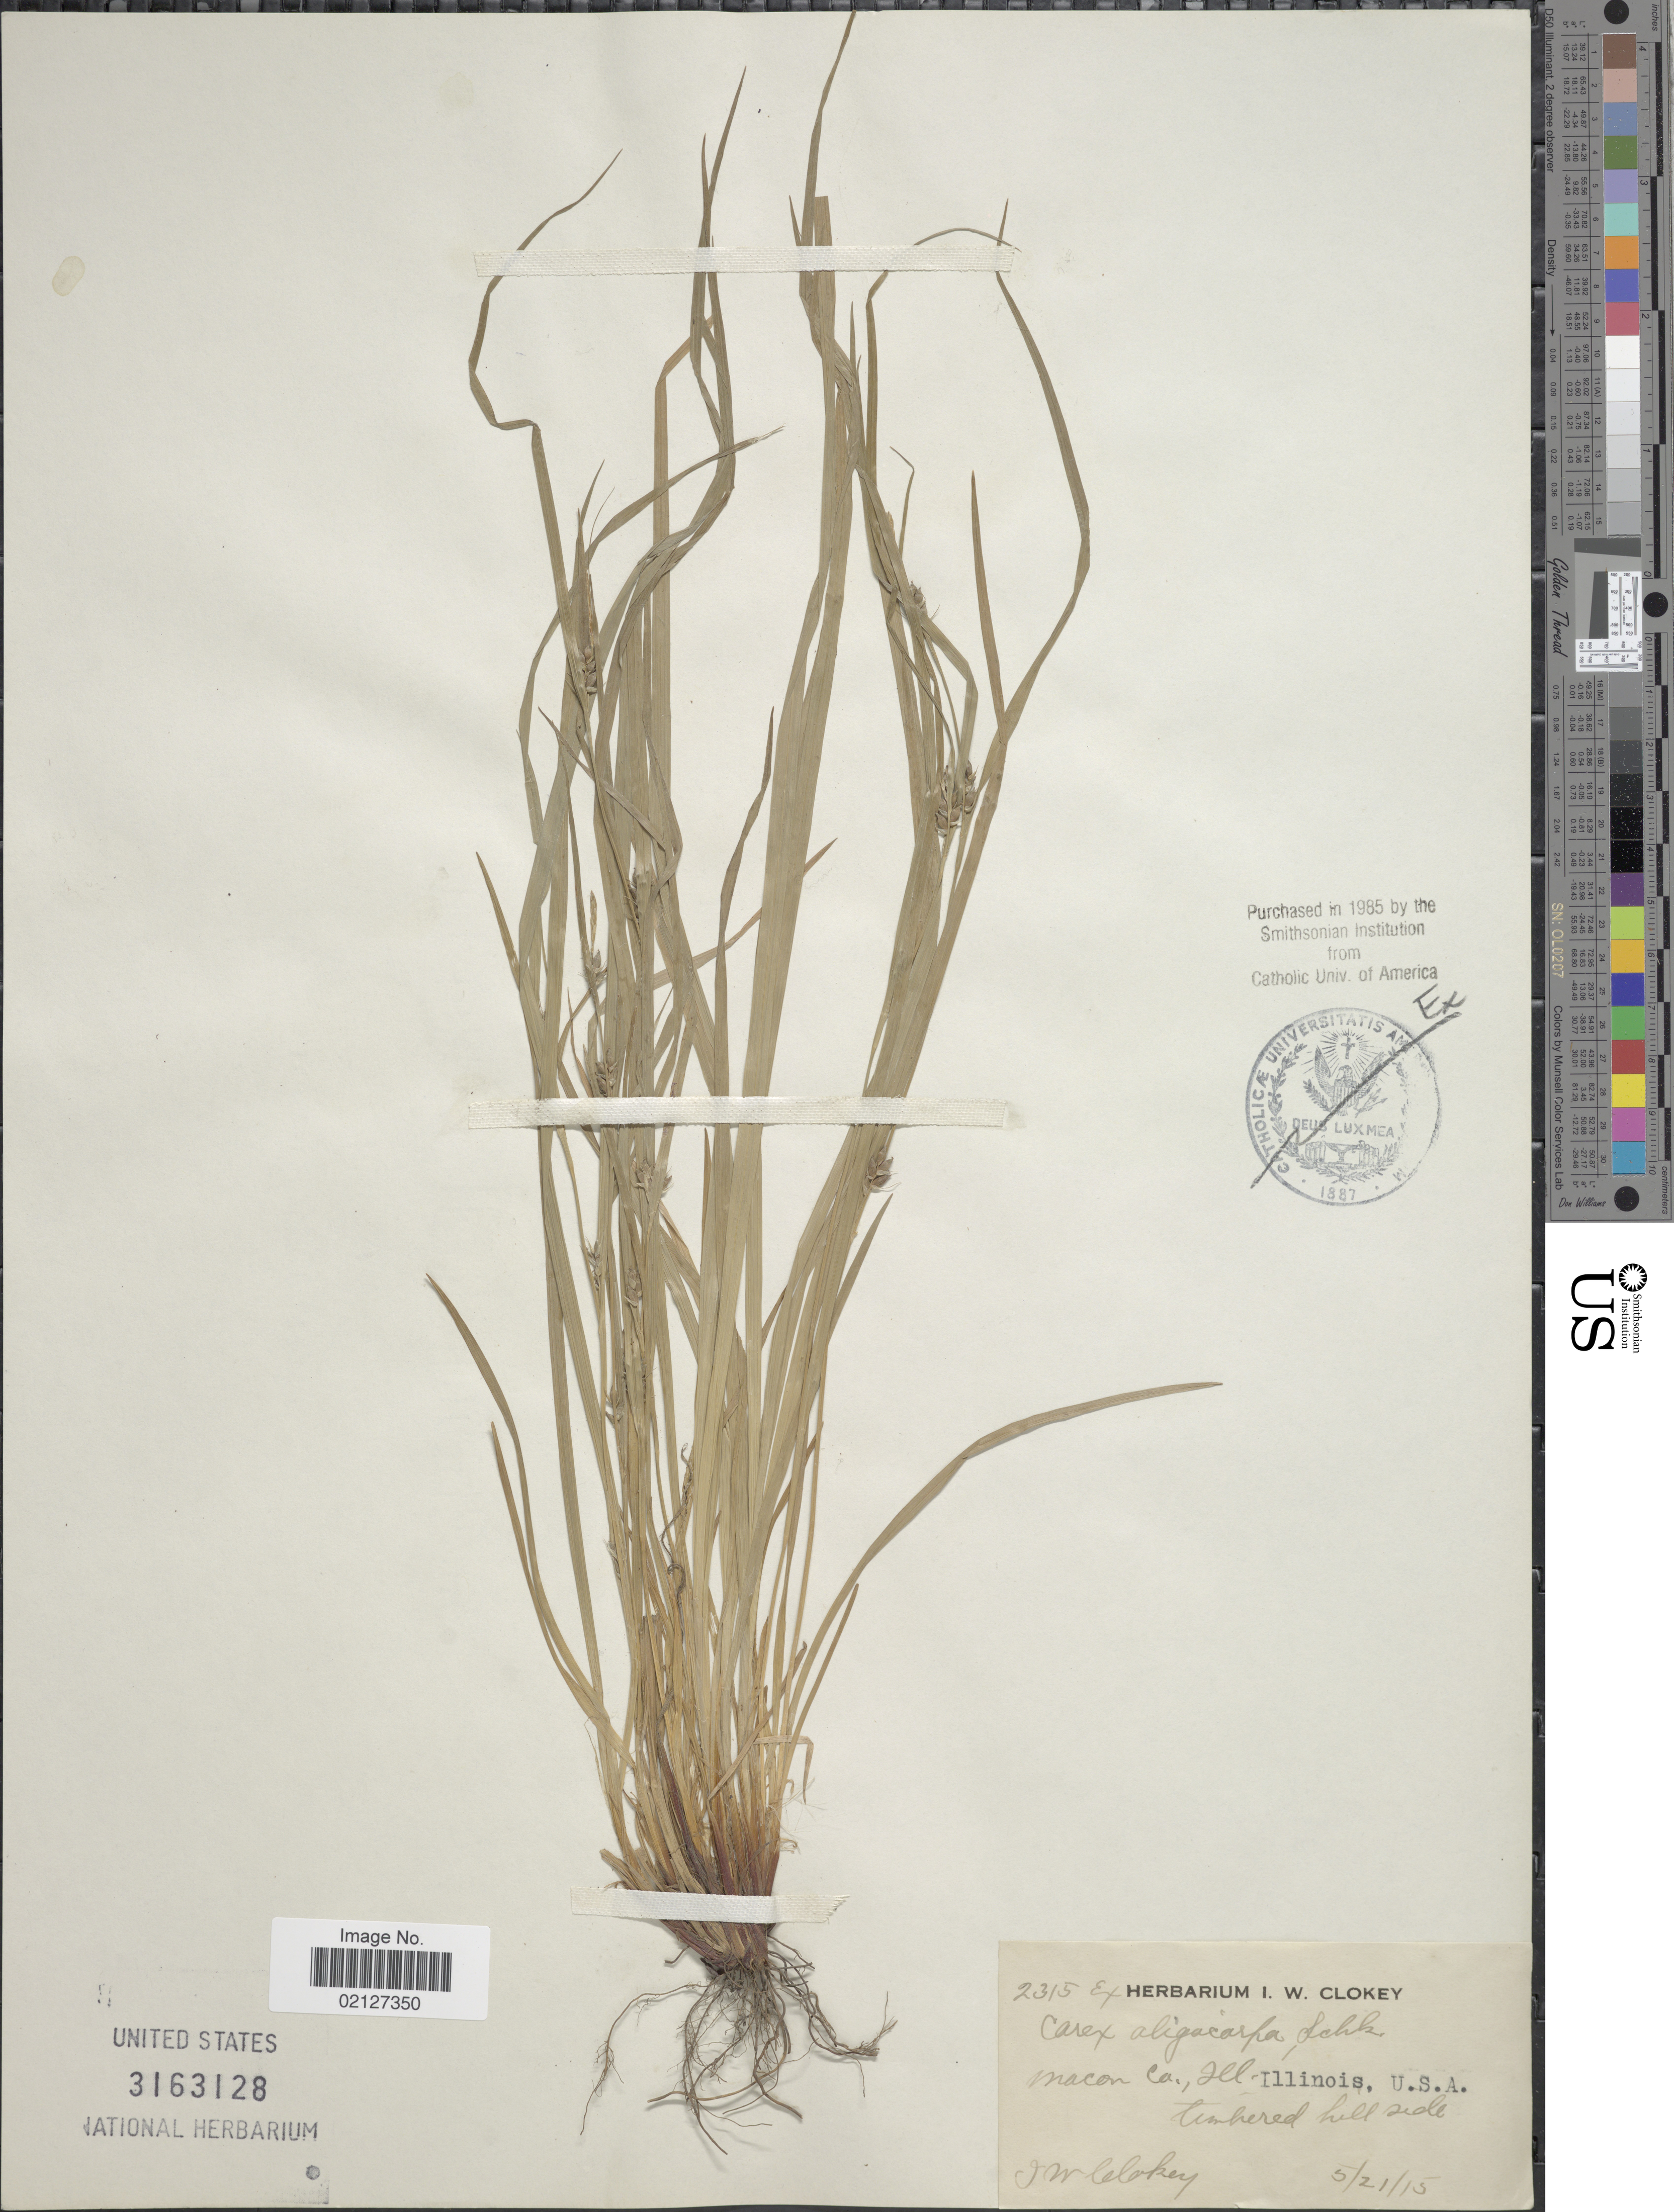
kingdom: Plantae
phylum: Tracheophyta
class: Liliopsida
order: Poales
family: Cyperaceae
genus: Carex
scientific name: Carex oligocarpa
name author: Willd.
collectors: I. W. Clokey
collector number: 2315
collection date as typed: Transcribed d/m/y: 21/5/15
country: United States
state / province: Illinois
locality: Macon Co., timbered hill side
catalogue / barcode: US 3163128